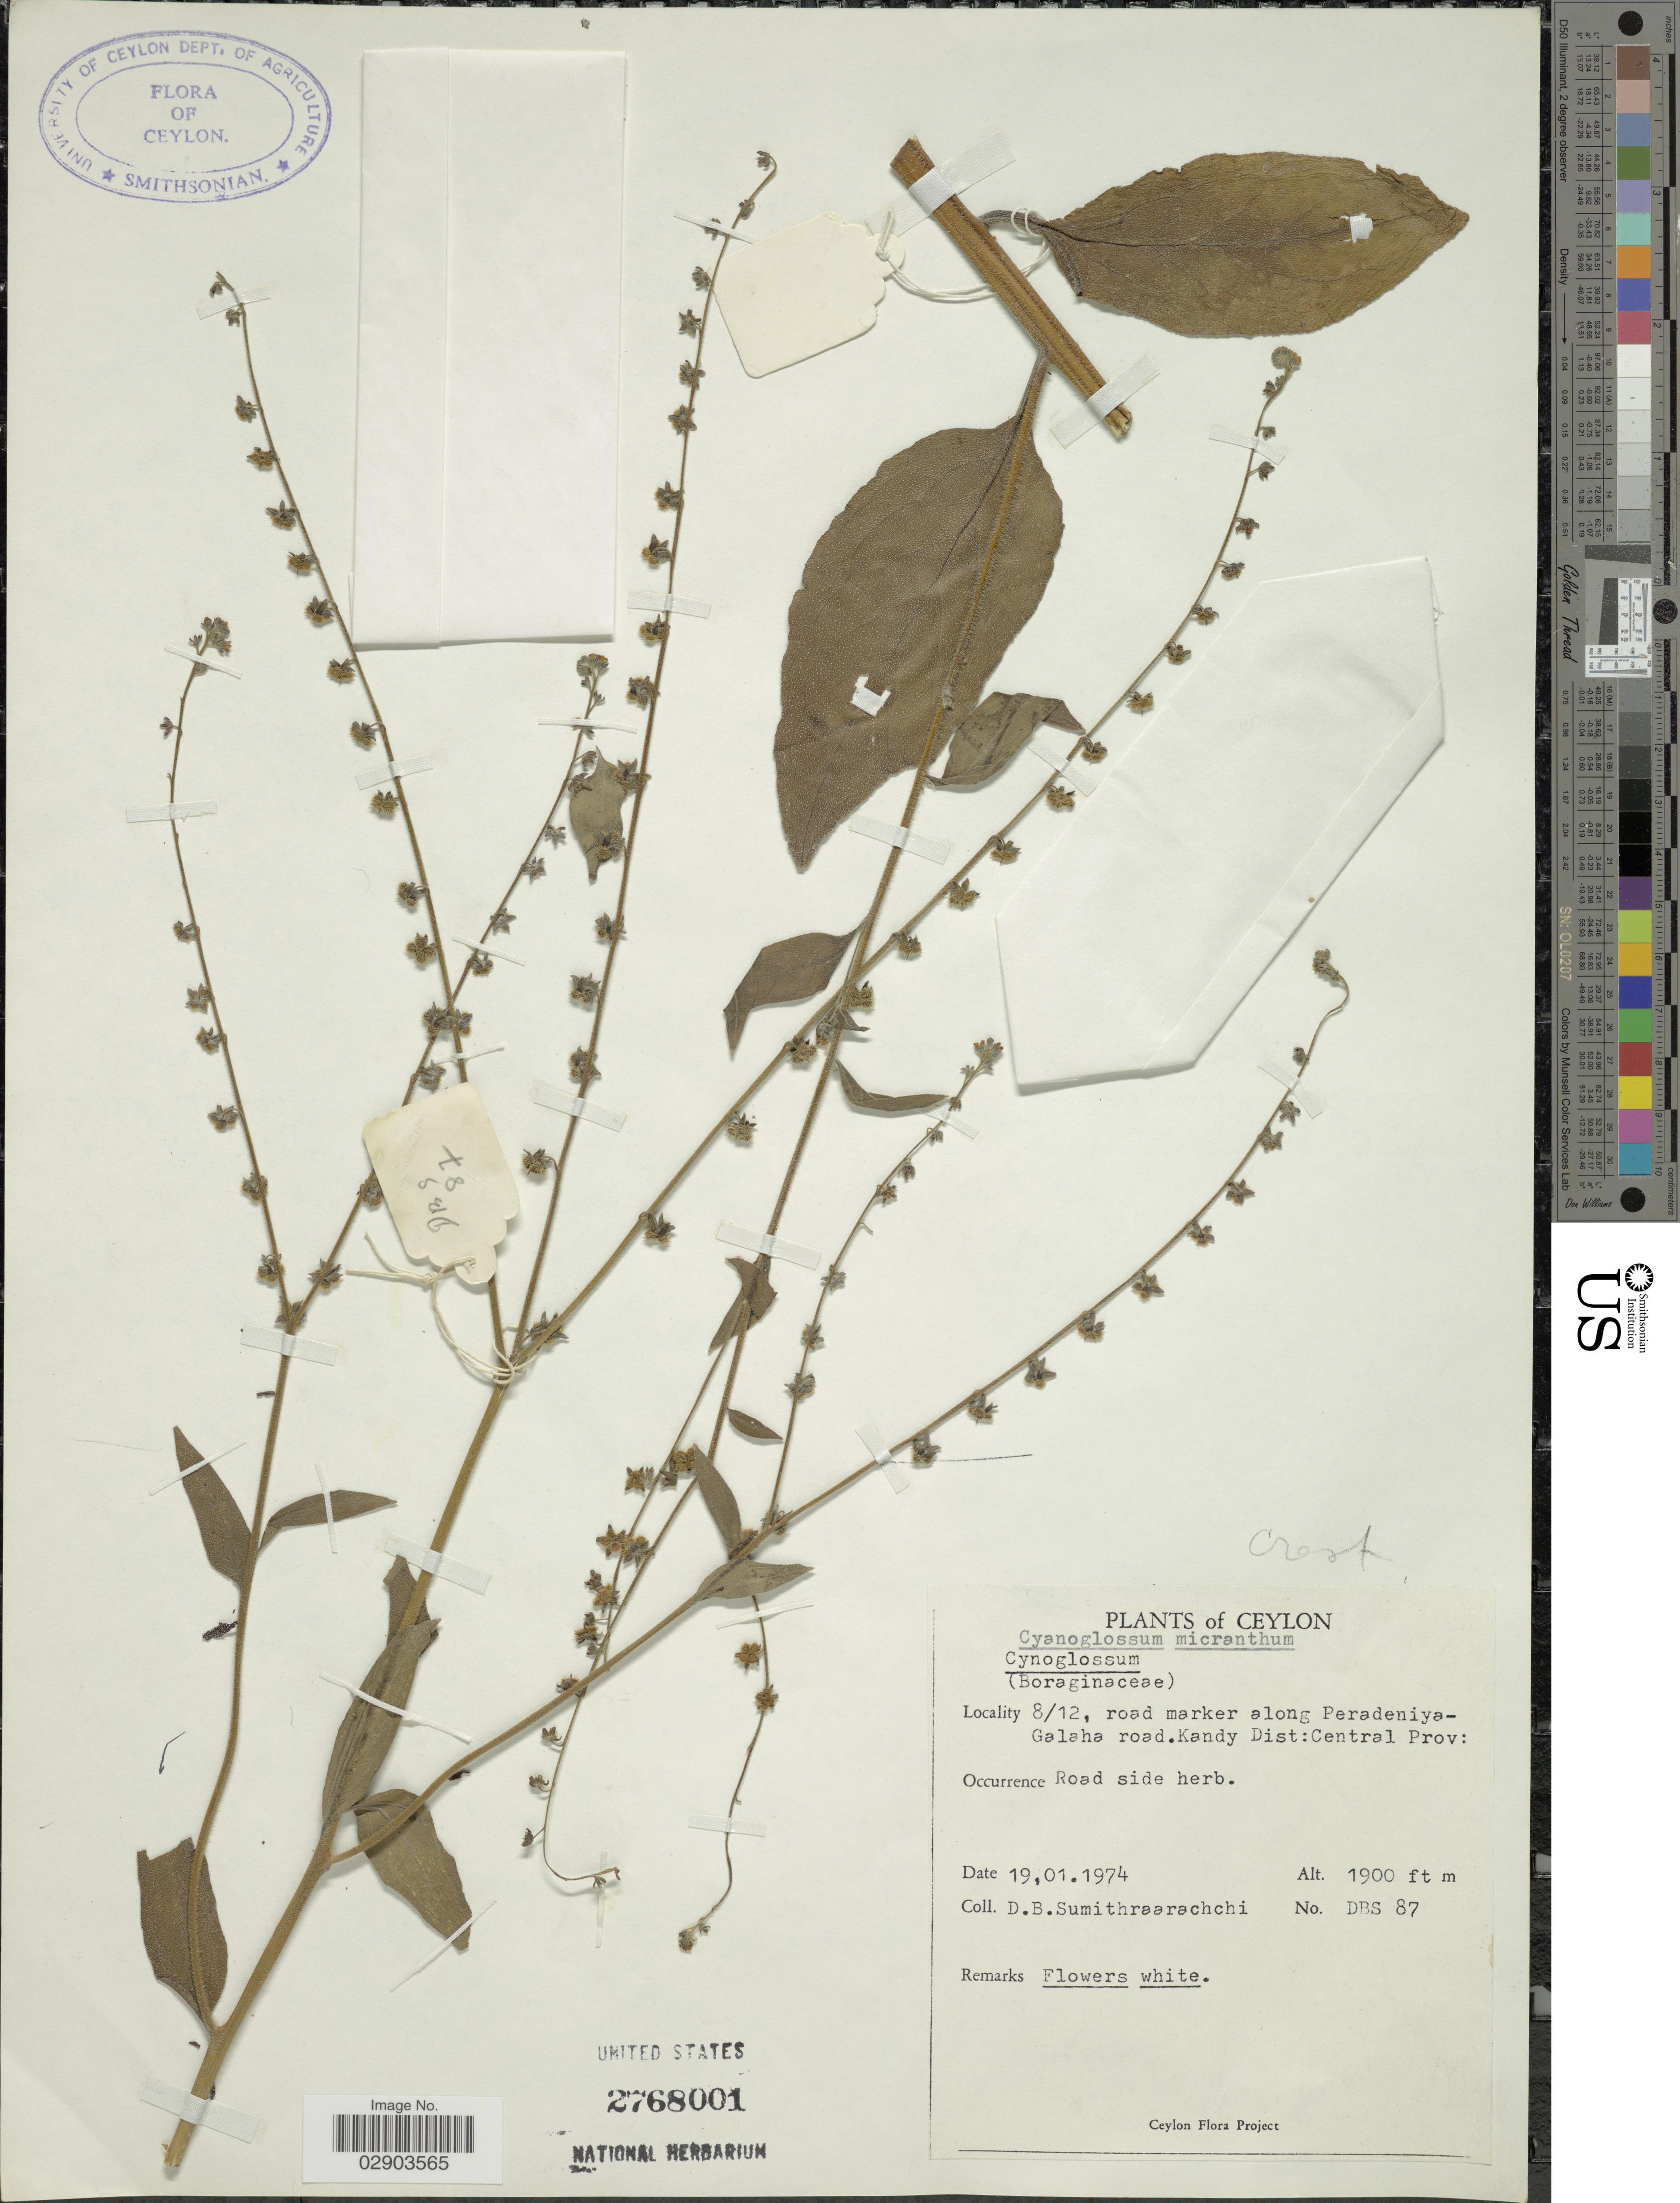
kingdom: Plantae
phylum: Tracheophyta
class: Magnoliopsida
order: Boraginales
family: Boraginaceae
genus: Cynoglossum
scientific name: Cynoglossum lanceolatum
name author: Forssk.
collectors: D. B. Sumithraarachchi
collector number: DBS 87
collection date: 1974-01-19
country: Sri Lanka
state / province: Central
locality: Ceylon, 8/12, road marker along Peradeniya-Galaha road, Kandy Dist: Central Prov.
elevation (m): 579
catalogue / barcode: US 2768001